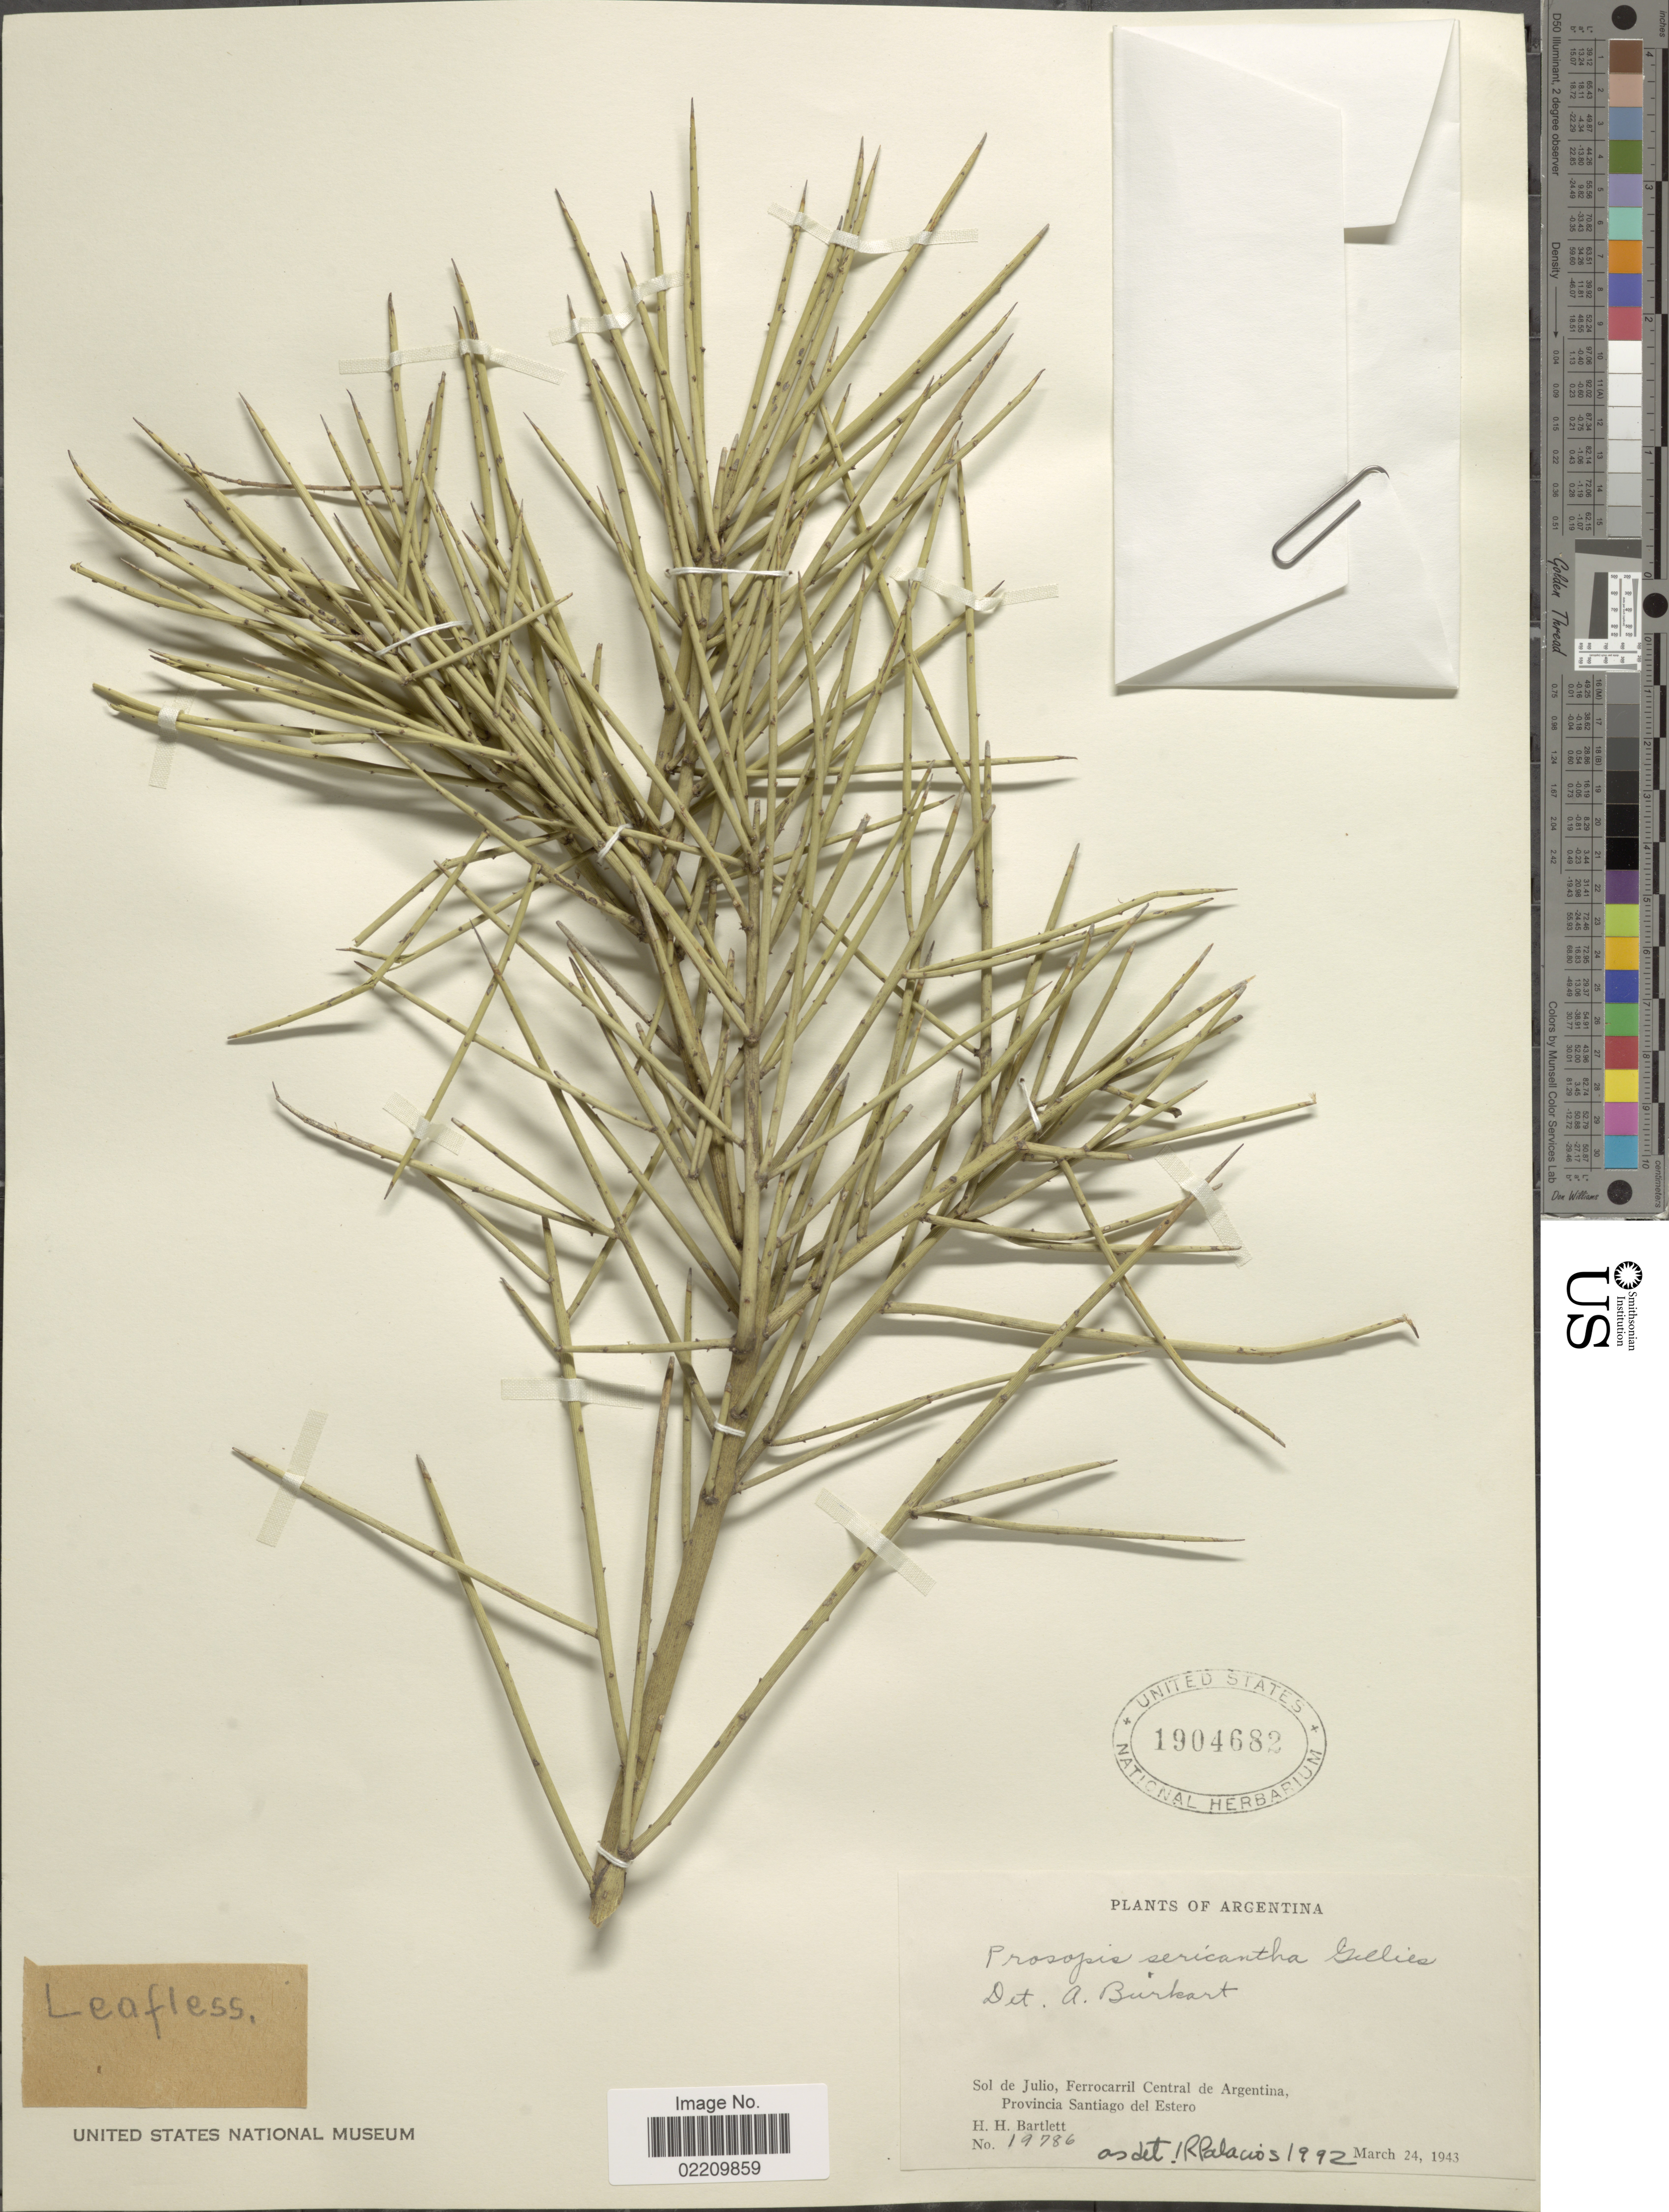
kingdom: Plantae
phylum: Tracheophyta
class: Magnoliopsida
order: Fabales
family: Fabaceae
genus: Neltuma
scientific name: Neltuma sericantha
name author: (Gillies ex Hook.) C. E. Hughes & G.P. Lewis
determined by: Strong, Mark T., (BOT), Smithsonian Institution - National Museum of Natural History (UNITED STATES)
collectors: H. H. Bartlett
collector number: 19786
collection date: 1943-03-24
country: Argentina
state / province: Santiago del Estero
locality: Sol de Julio, Ferrocarril Central de Argentina, Provincia Santiago del Estero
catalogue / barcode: US 1904682